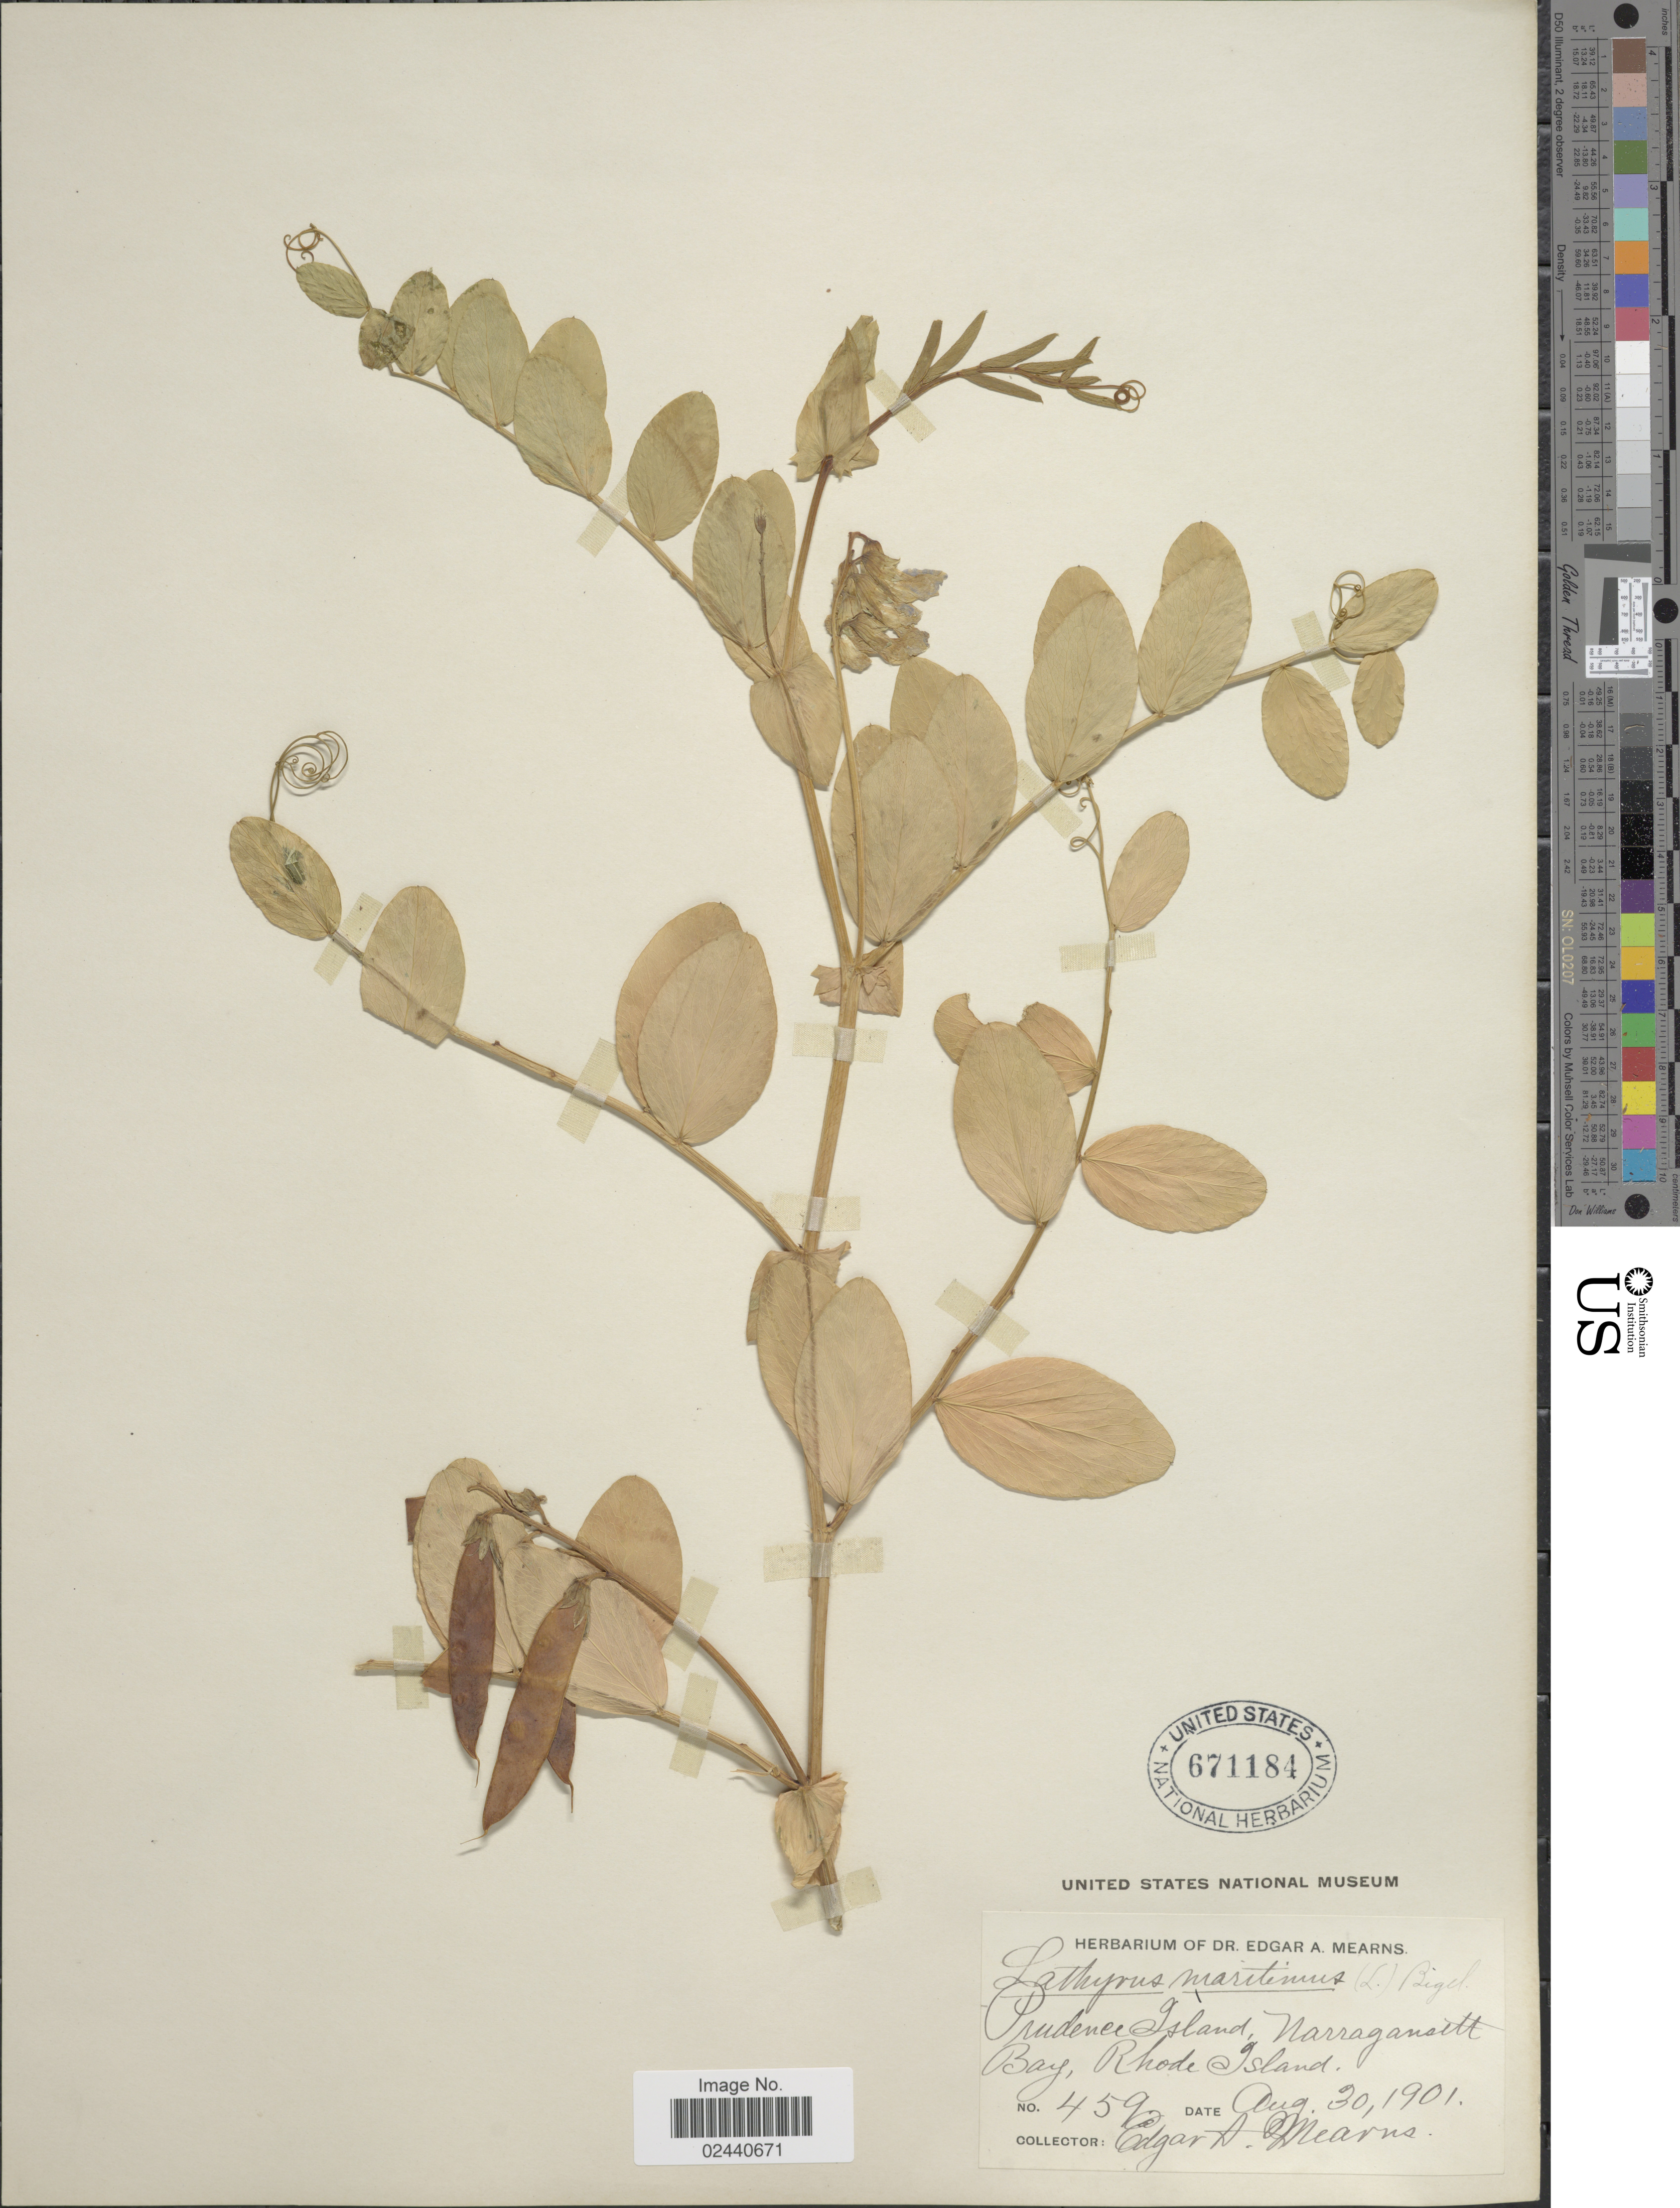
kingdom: Plantae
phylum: Tracheophyta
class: Magnoliopsida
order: Fabales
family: Fabaceae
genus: Lathyrus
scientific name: Lathyrus japonicus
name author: Willd.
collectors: E. A. Mearns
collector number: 459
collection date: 1901-08-30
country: United States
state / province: Rhode Island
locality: Prudence Island, Narragansett Bay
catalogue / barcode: US 671184